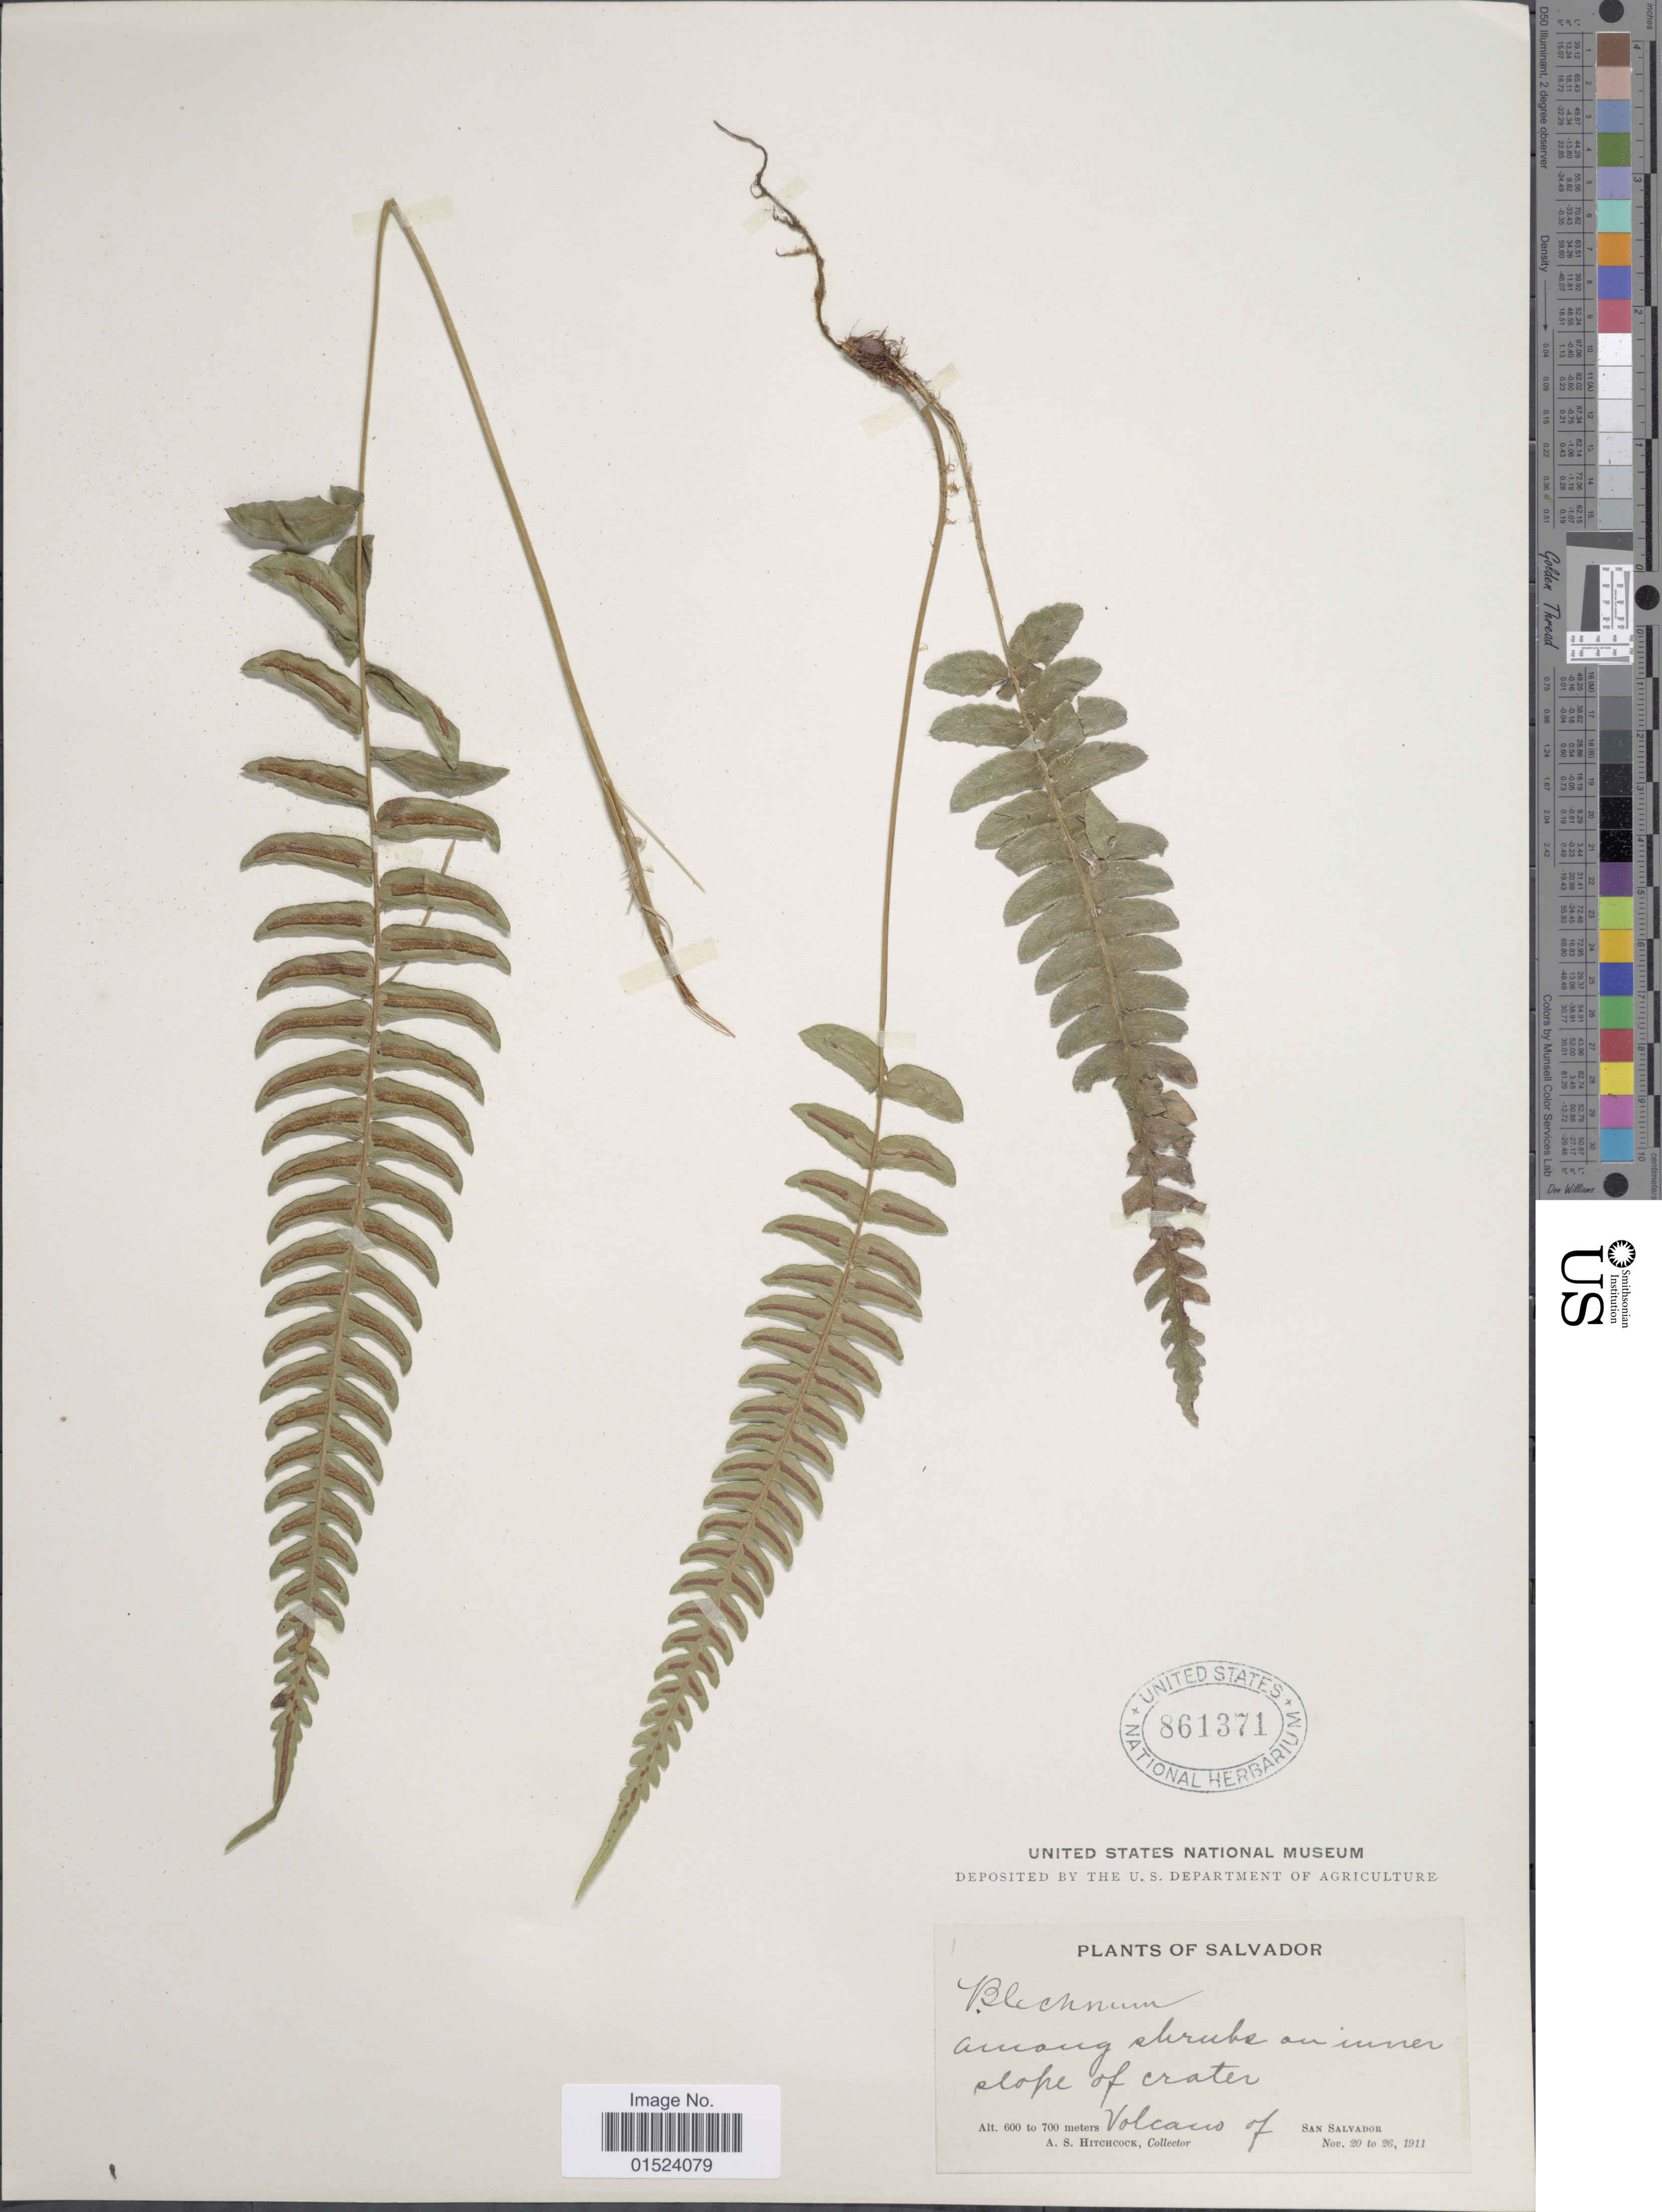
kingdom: Plantae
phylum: Tracheophyta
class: Polypodiopsida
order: Polypodiales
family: Blechnaceae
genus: Blechnum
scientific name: Blechnum glandulosum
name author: Link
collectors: A. S. Hitchcock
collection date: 1911-11-20/1911-11-26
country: El Salvador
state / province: San Salvador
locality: Among shrubs on inner slope of crater, Volcano of San Salvador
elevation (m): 600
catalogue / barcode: US 861371